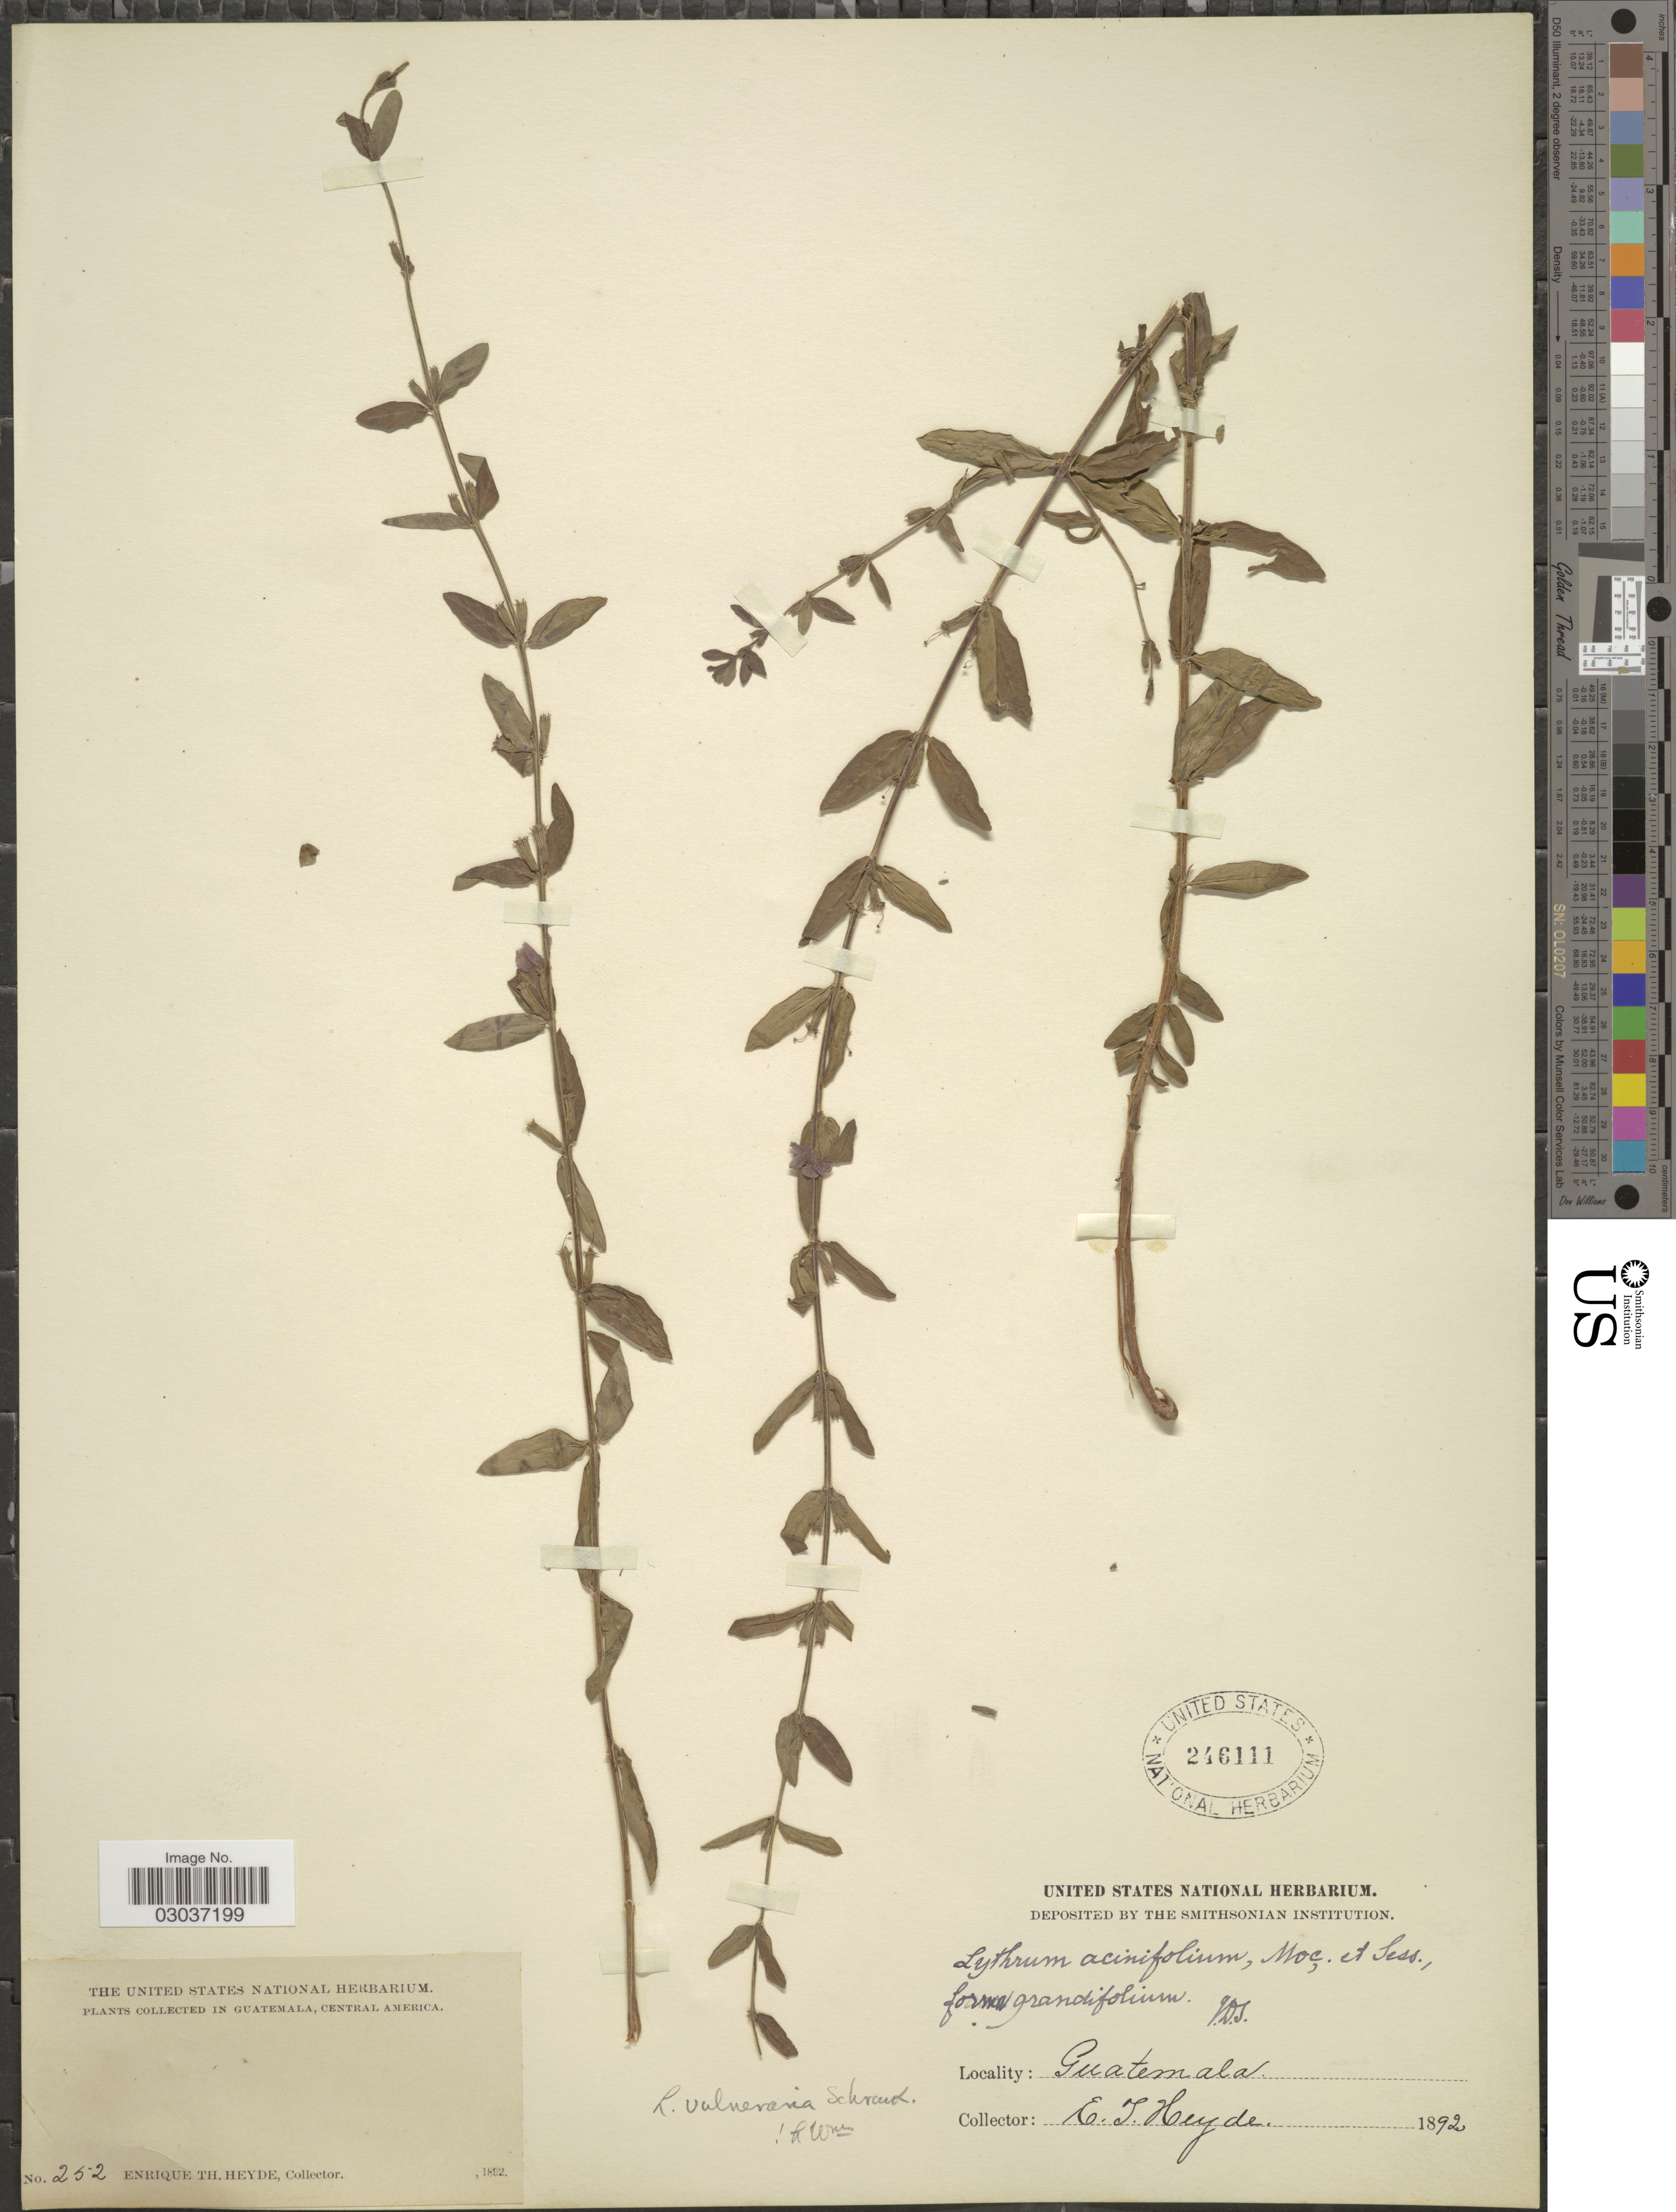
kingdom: Plantae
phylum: Tracheophyta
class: Magnoliopsida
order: Myrtales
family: Lythraceae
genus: Lythrum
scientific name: Lythrum vulneraria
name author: Aiton ex Schrank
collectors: E. T. Heyde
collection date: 1892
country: Guatemala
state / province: Guatemala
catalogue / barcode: US 246111